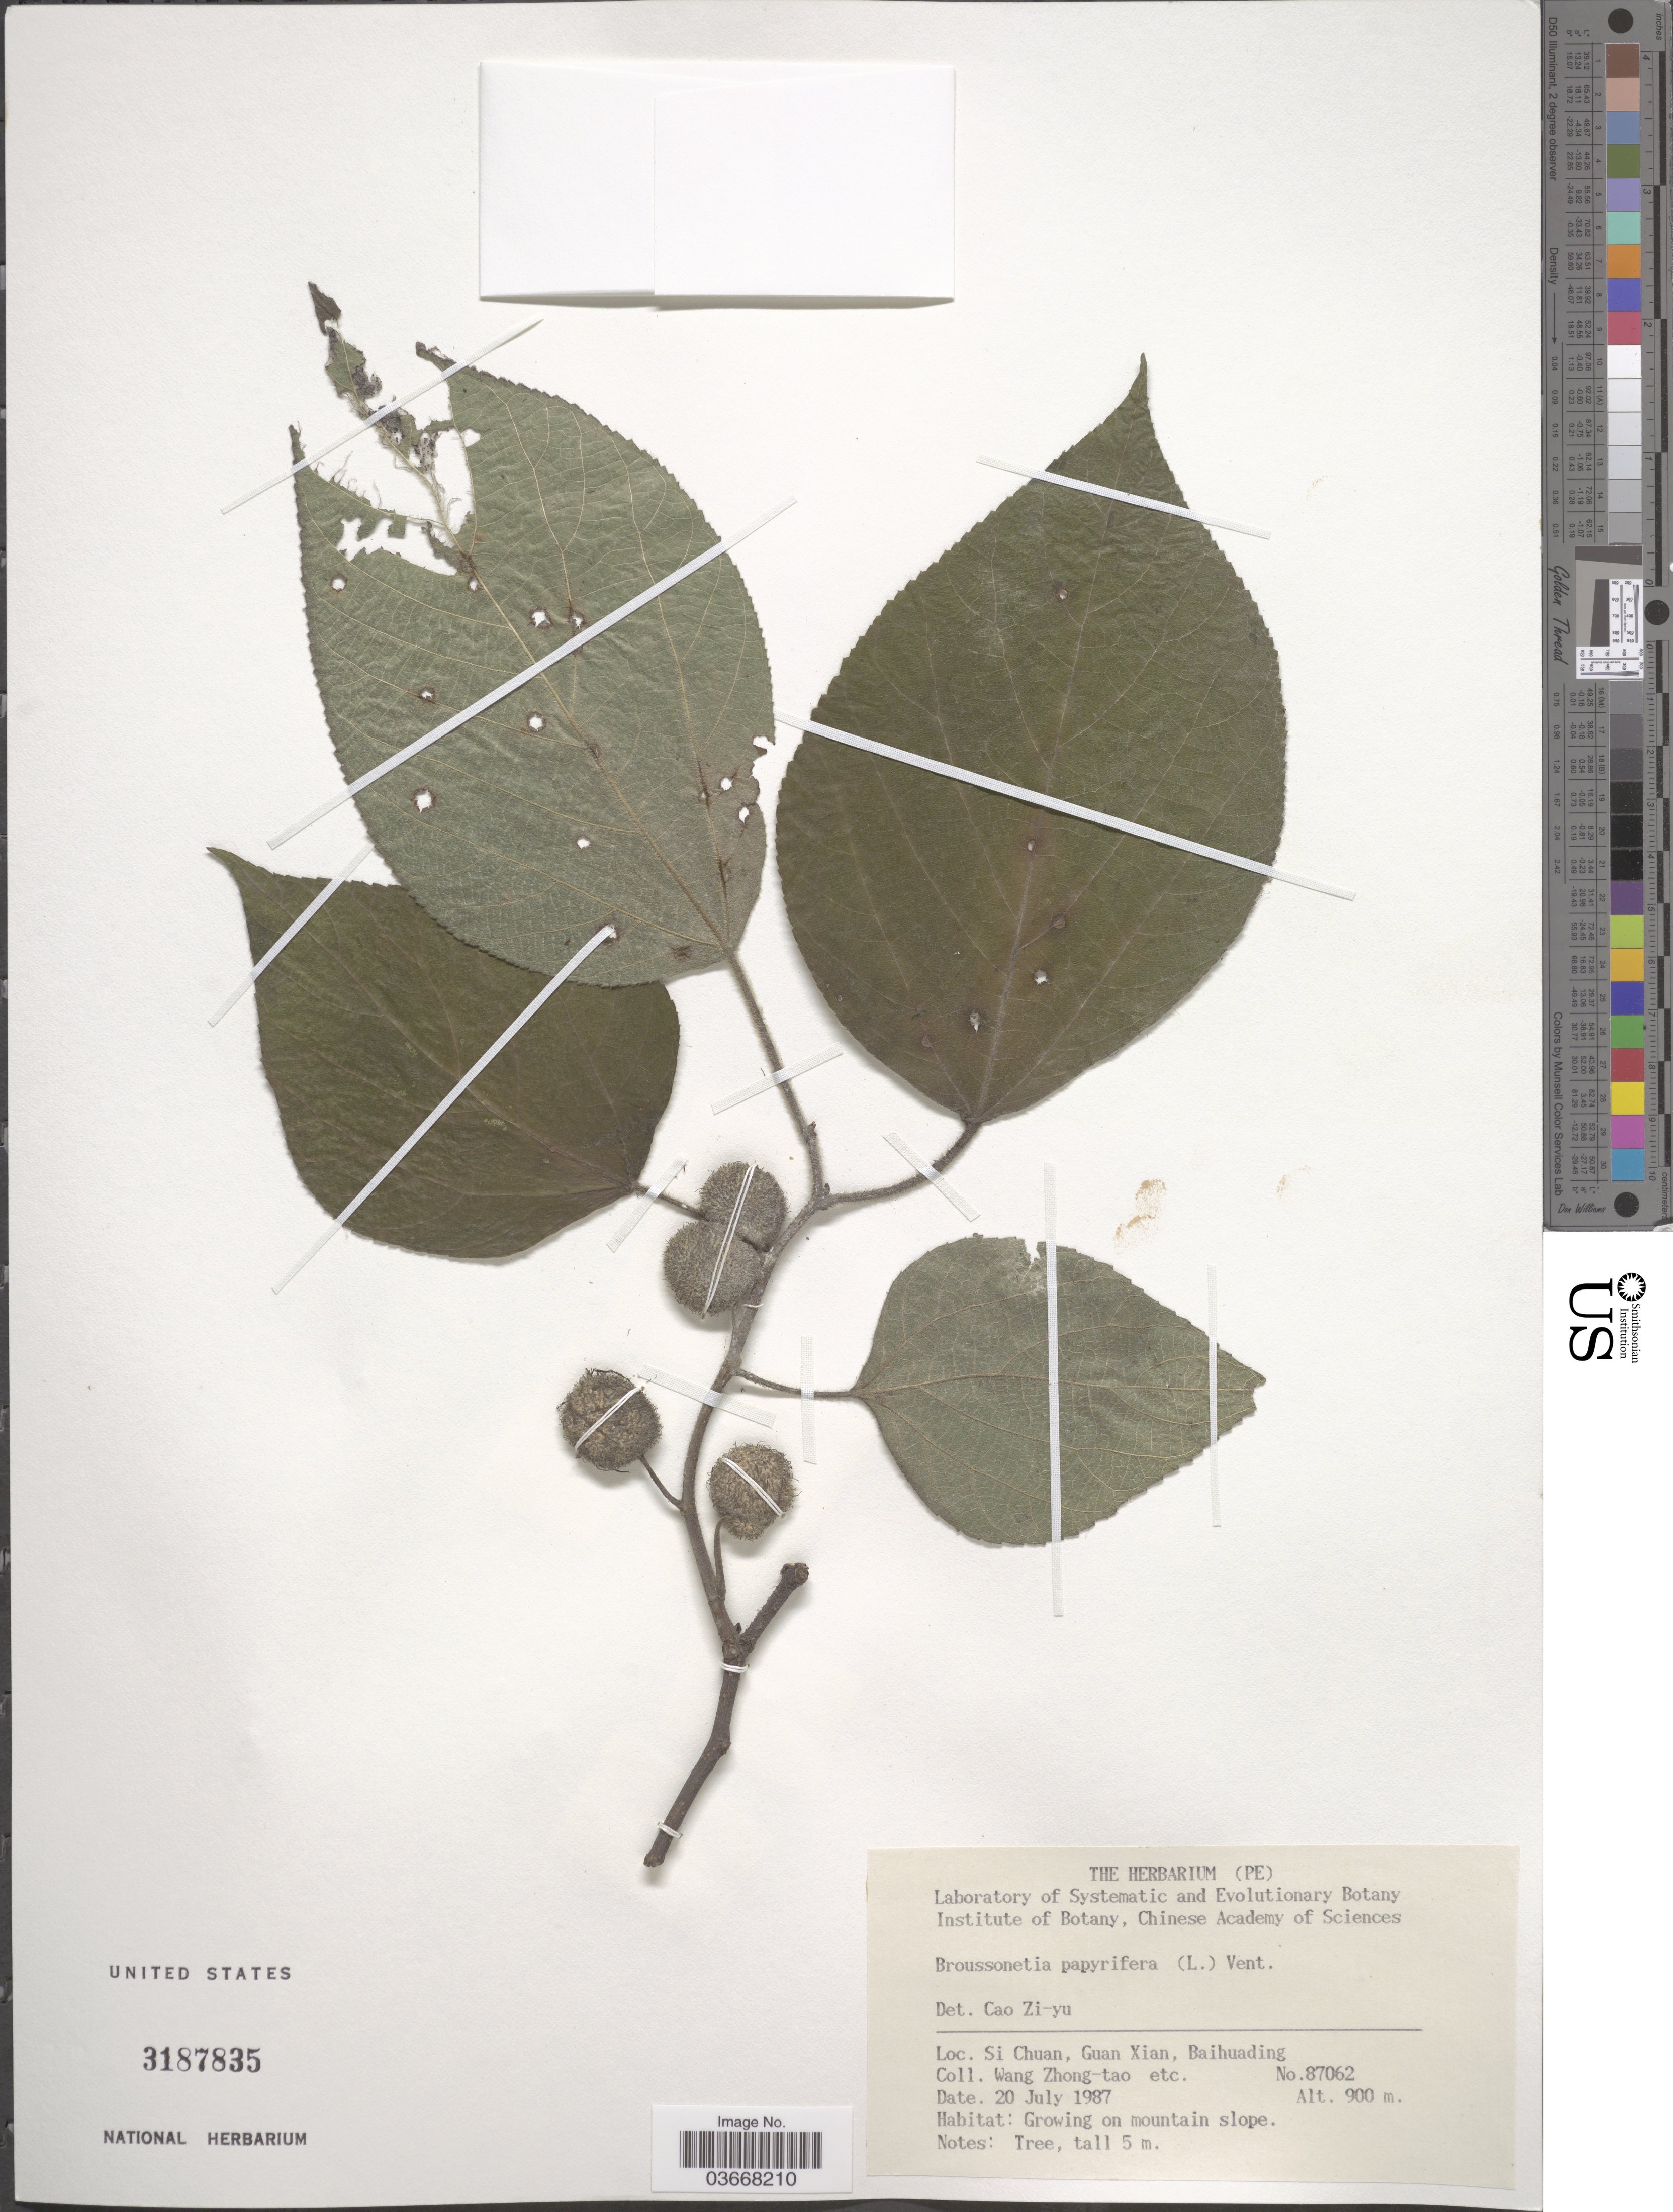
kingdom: Plantae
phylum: Tracheophyta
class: Magnoliopsida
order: Rosales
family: Moraceae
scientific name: Broussoneta papyrifera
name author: (L.) L'Hér. ex Vent.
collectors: W. Zhong-Tao & et al.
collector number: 87062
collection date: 1987-07-20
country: China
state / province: Sichuan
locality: Si Chuan, Guan Xian, Baihuading.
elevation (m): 900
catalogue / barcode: US 3187835